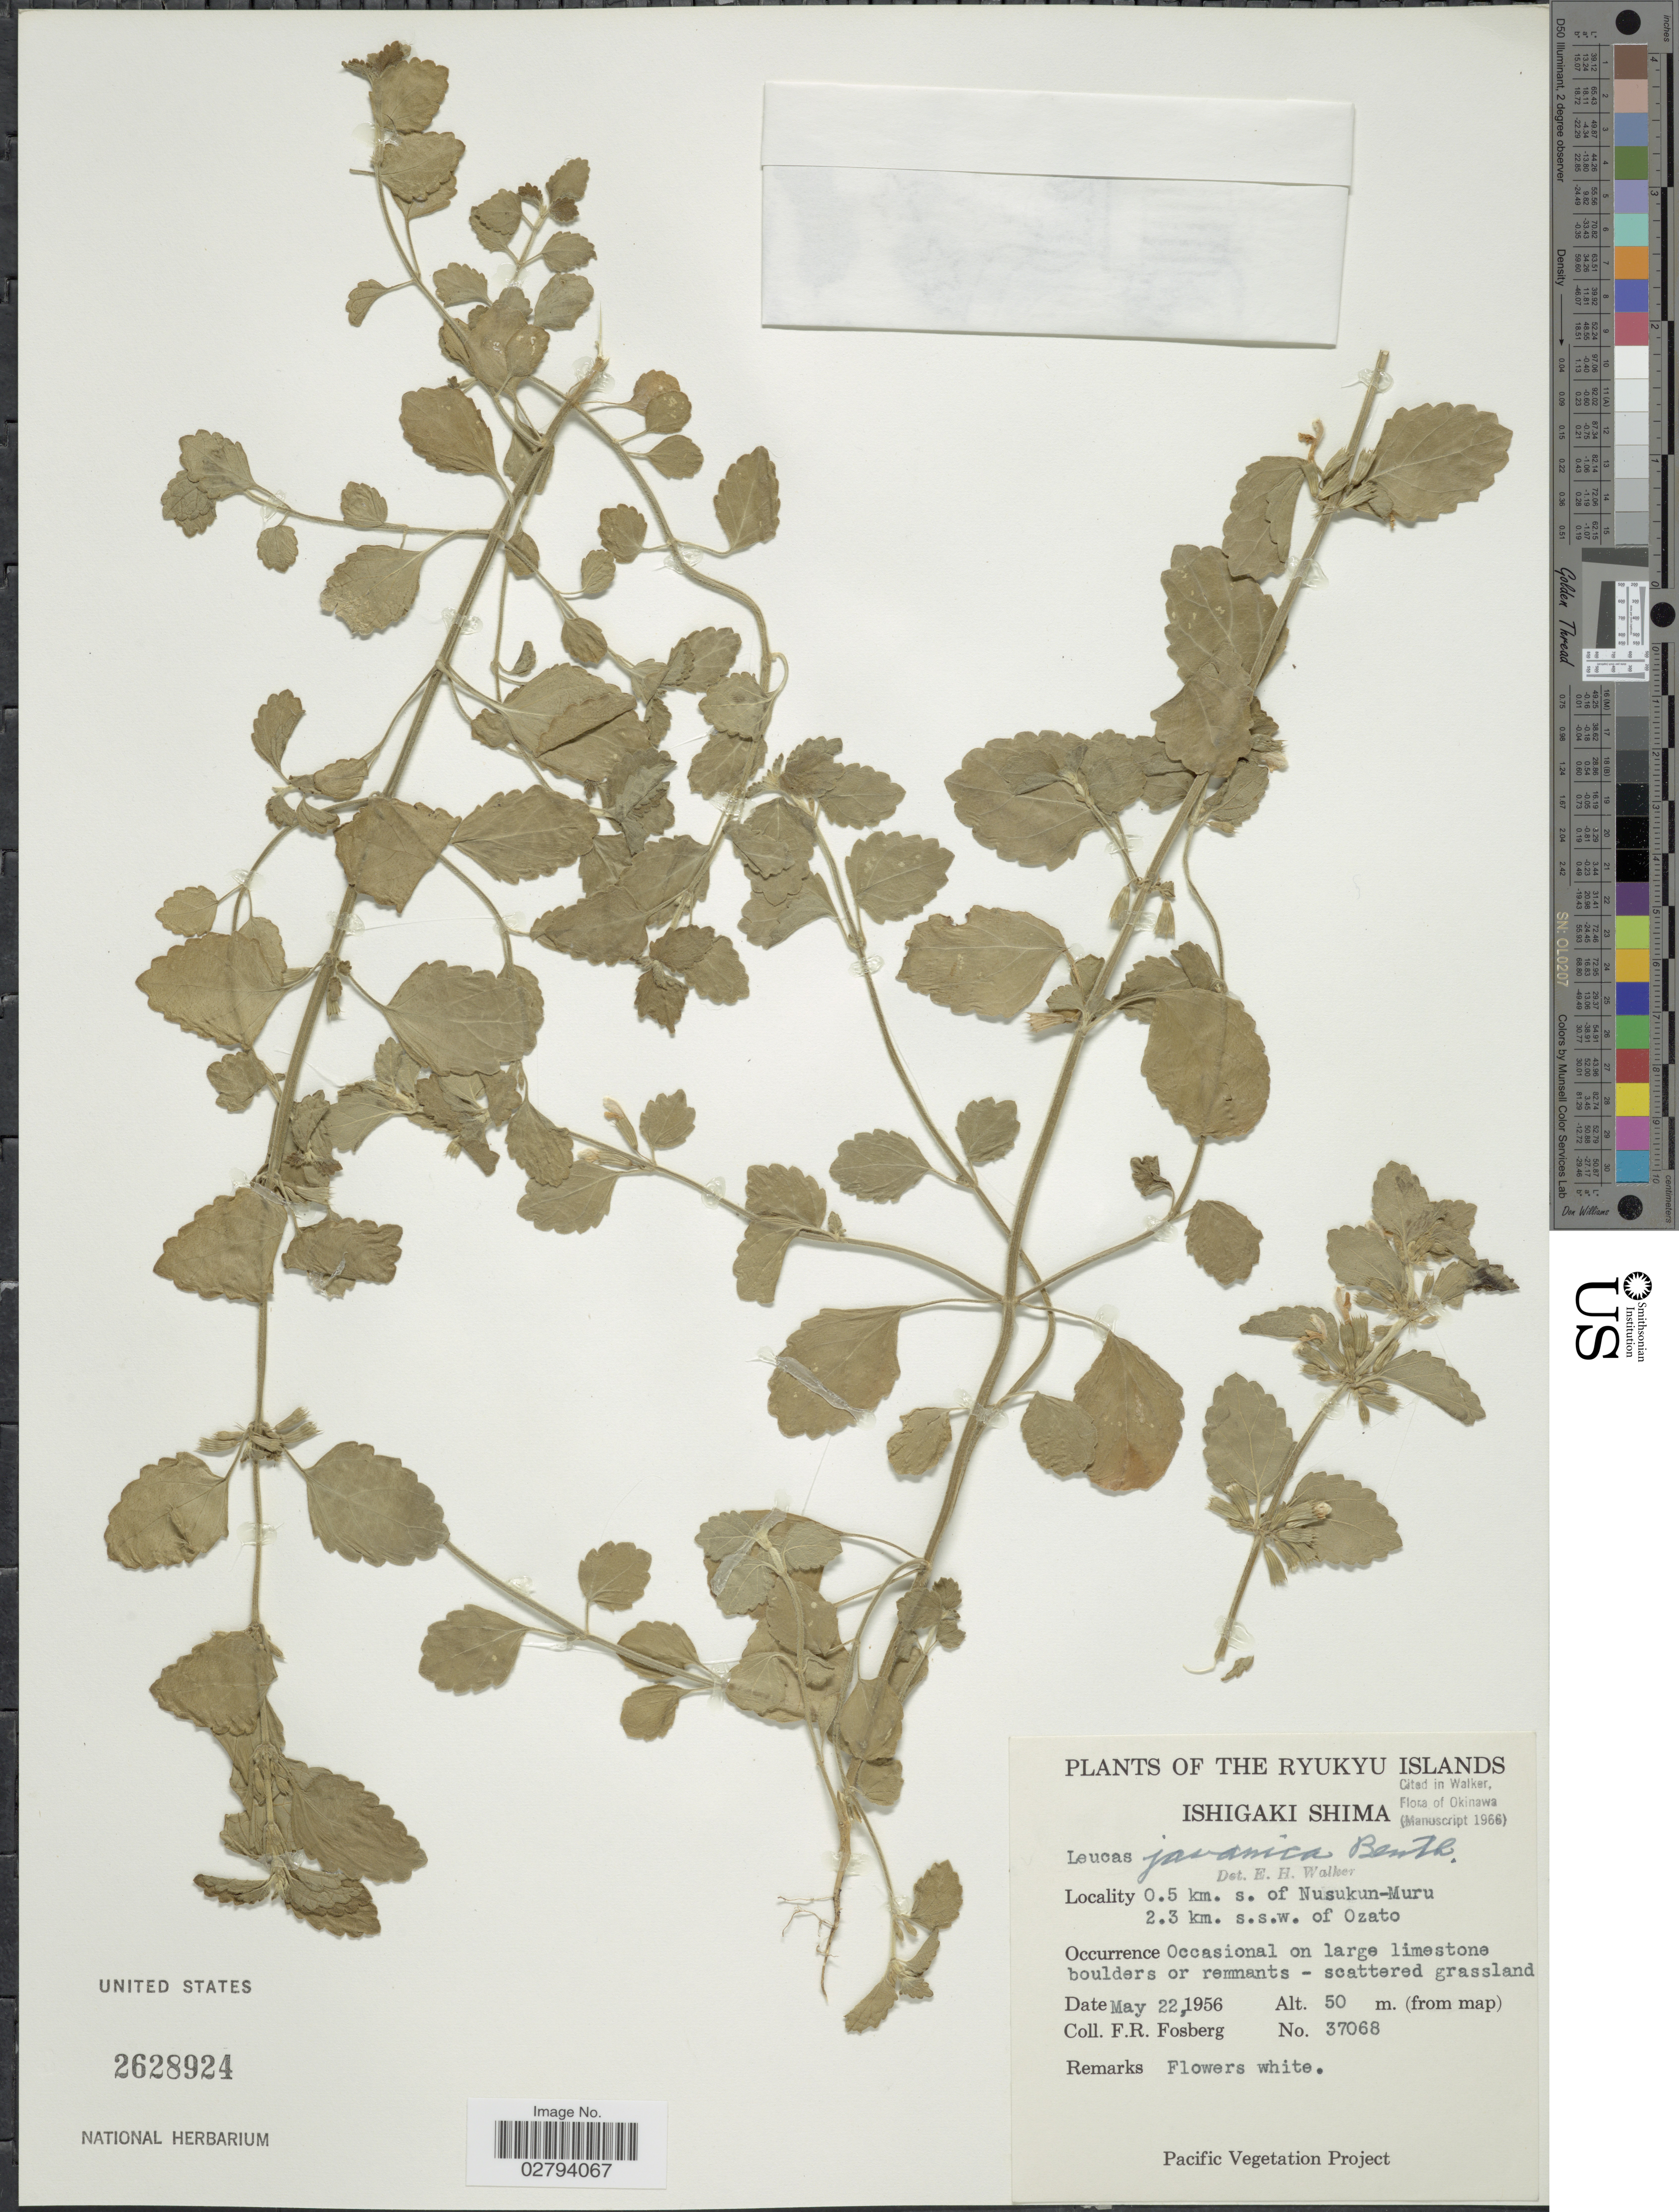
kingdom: Plantae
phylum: Tracheophyta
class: Magnoliopsida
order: Lamiales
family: Lamiaceae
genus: Leucas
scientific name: Leucas javanica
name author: Benth.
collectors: F. R. Fosberg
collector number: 37068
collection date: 1956-05-22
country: Japan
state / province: Okinawa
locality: The Ryukyu Islands, Ishigaki Shima, 0.5 km. s. of Nusukun-Muru, 2.3 km. s.s.w. of Ozato.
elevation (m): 50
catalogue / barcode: US 2628924